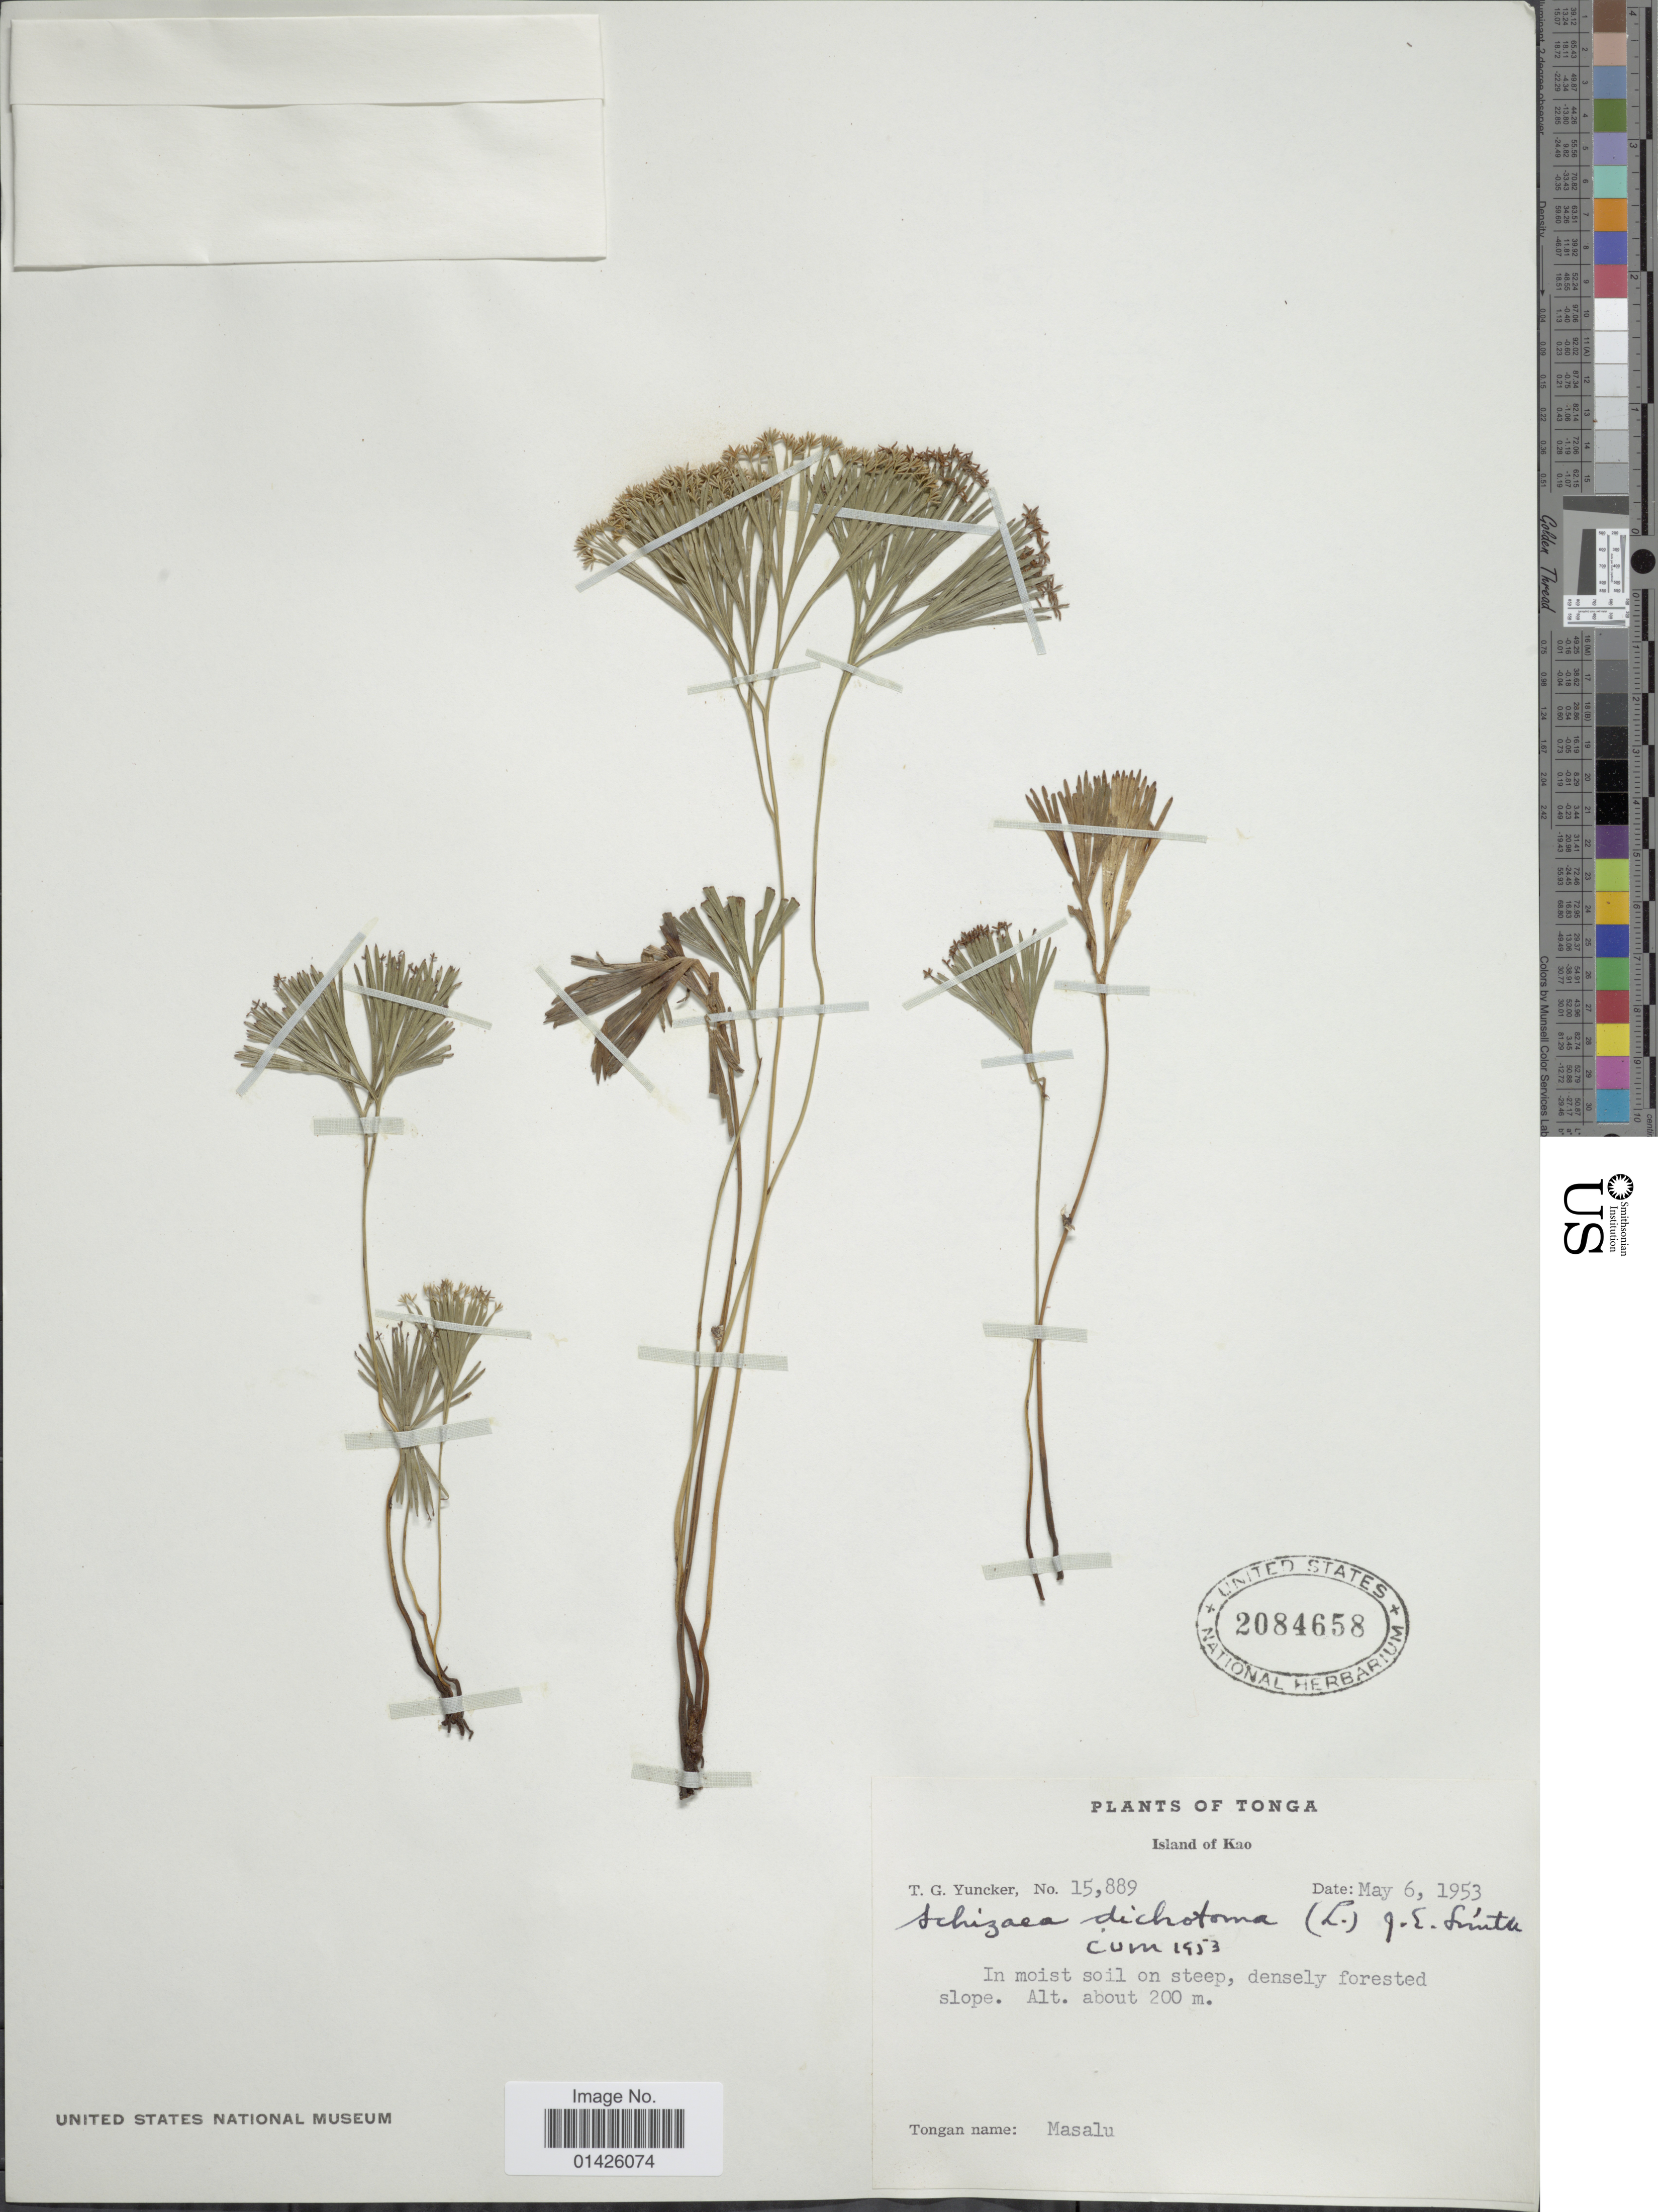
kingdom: Plantae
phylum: Tracheophyta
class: Polypodiopsida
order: Schizaeales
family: Schizaeaceae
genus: Schizaea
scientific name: Schizaea dichotoma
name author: (L.) J. Sm.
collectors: T. G. Yuncker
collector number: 15889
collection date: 1953-05-06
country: Tonga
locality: Island of Kao, Tongan name: Masalu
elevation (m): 200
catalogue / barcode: US 2084658